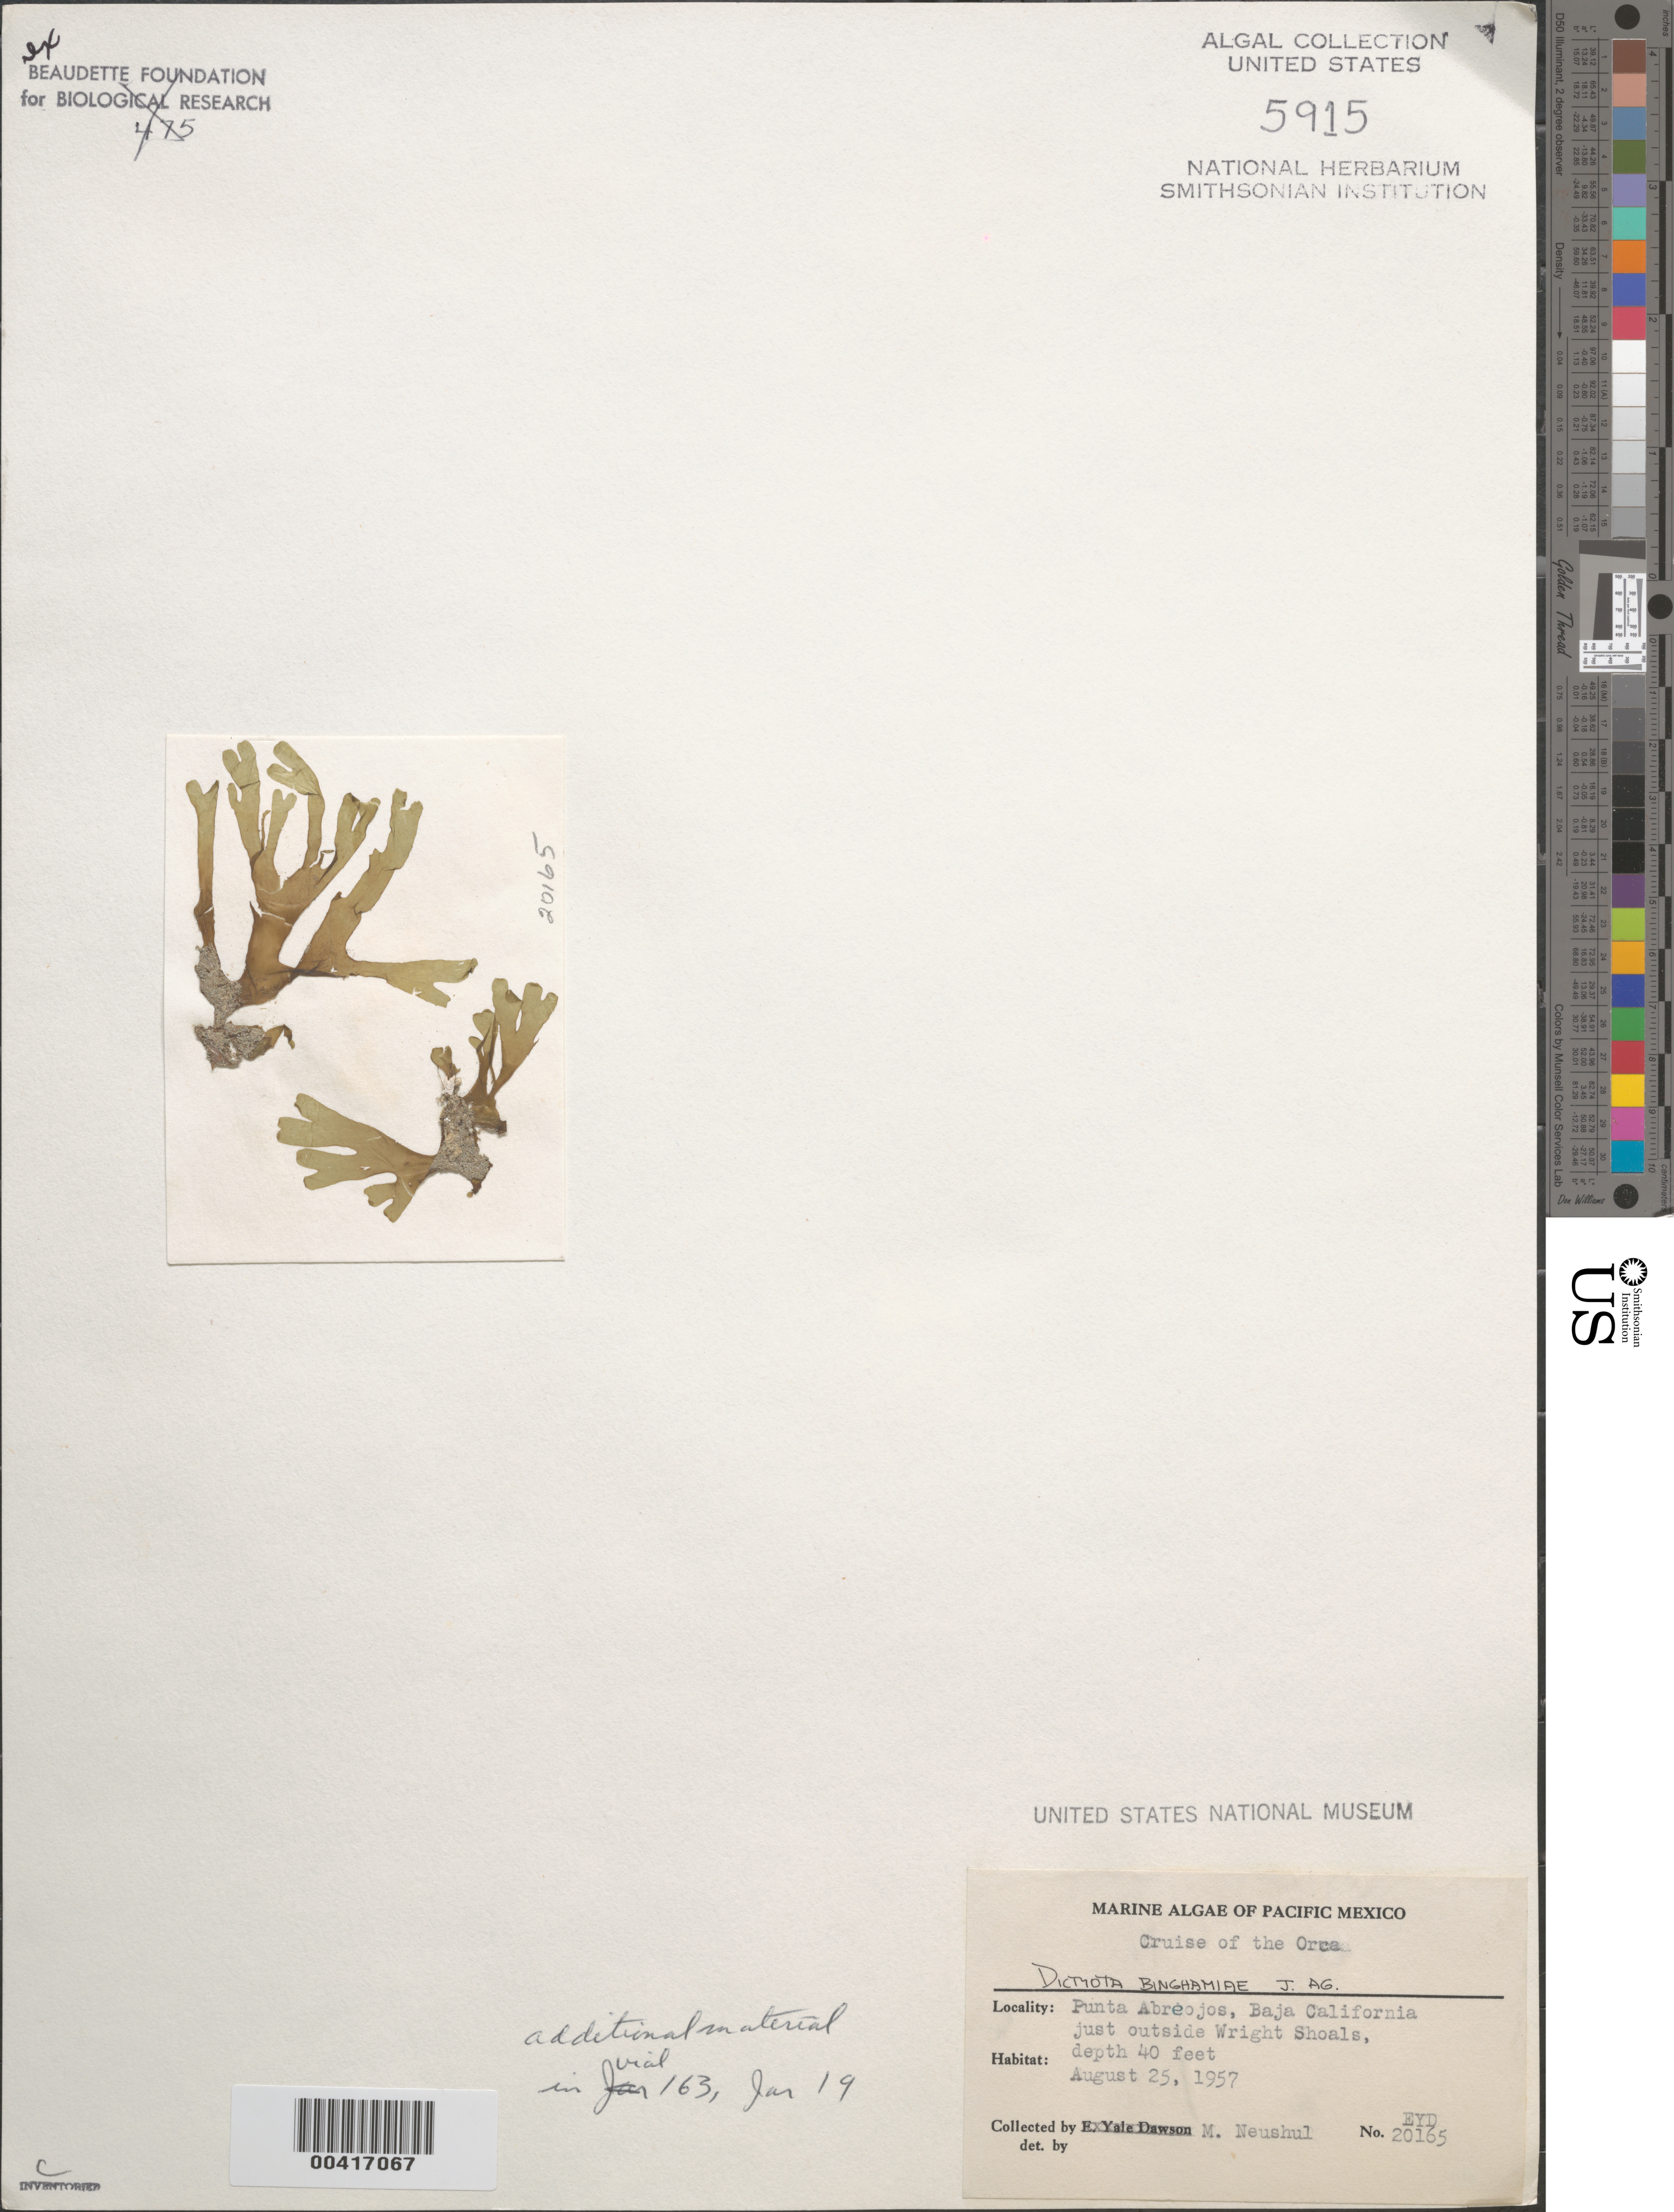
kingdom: Chromista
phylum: Ochrophyta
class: Phaeophyceae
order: Dictyotales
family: Dictyotaceae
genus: Dictyota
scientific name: Dictyota binghamiae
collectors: M. Neushul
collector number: EYD 20165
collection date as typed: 25 Aug 1957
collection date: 1957-08-25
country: Mexico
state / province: Baja California Sur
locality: Punta Abreojos, just outside Wright Shoals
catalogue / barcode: US 5915